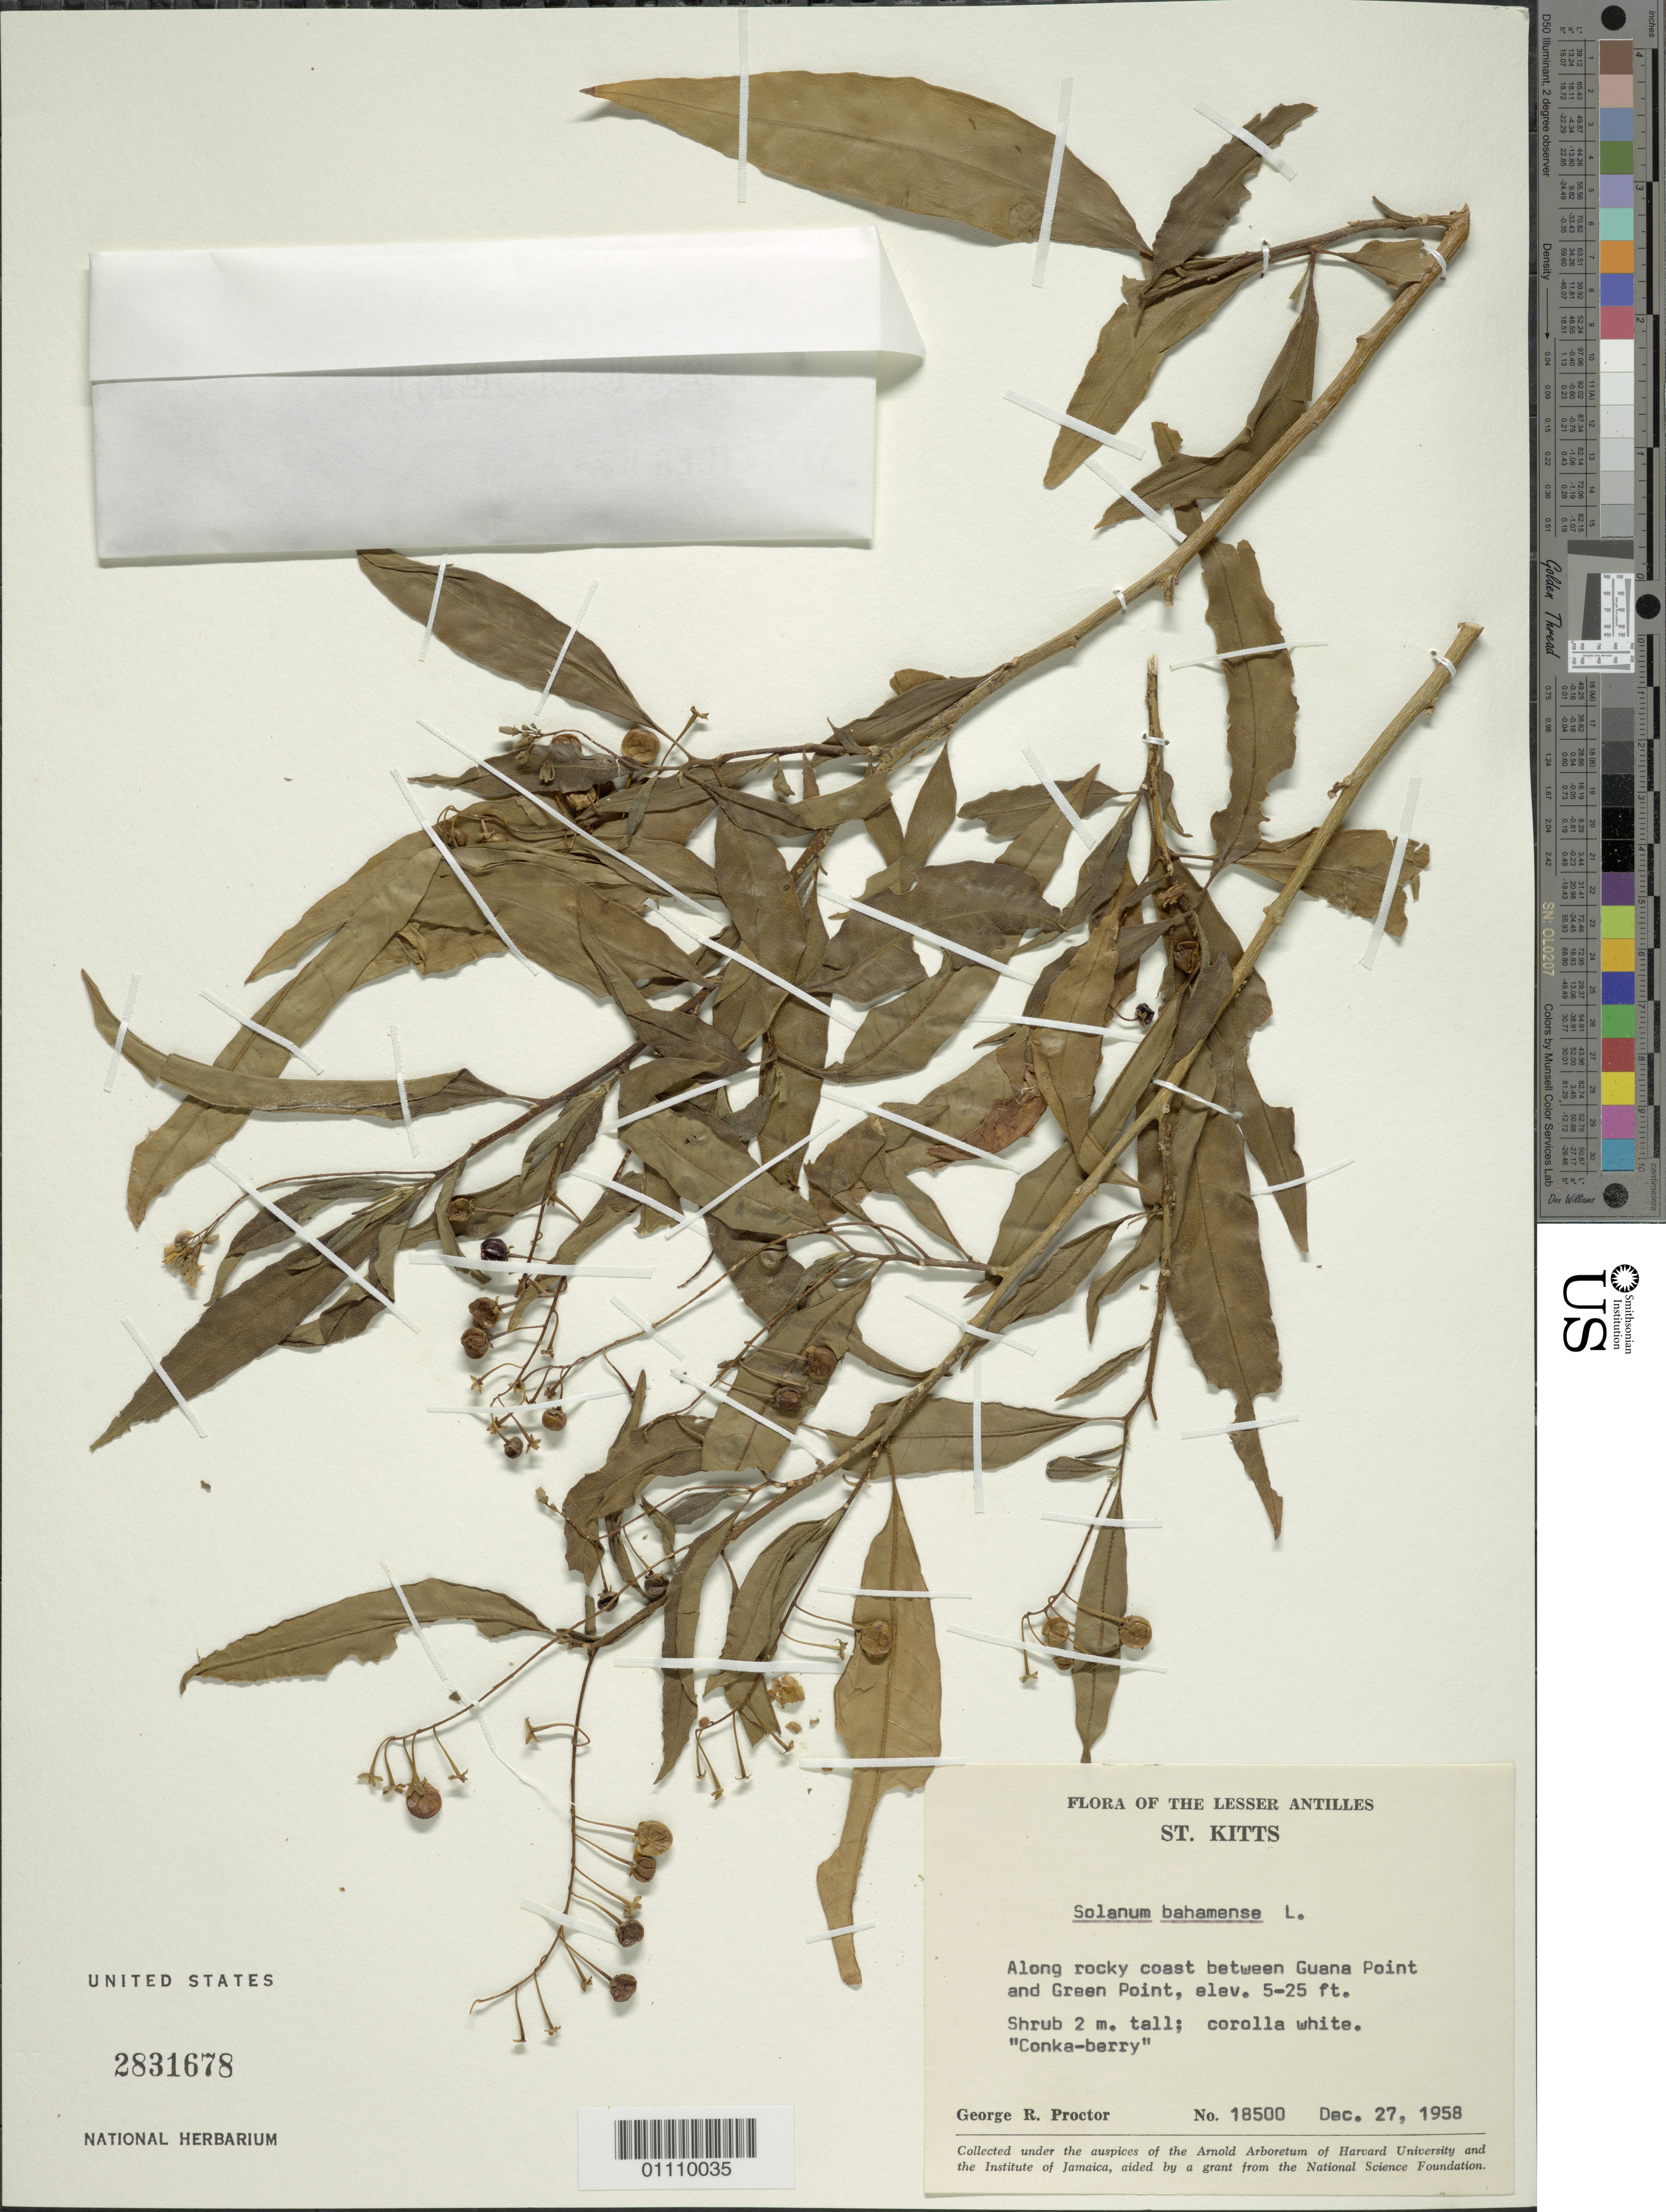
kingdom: Plantae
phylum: Tracheophyta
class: Magnoliopsida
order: Solanales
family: Solanaceae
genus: Solanum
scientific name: Solanum bahamense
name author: L.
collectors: G. R. Proctor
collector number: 18500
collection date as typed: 27 Dec 1958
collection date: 1958-12-27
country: St. Christopher-Nevis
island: St. Christopher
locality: Guana Point to Green Point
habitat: Rocky coast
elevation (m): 2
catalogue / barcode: US 2831678